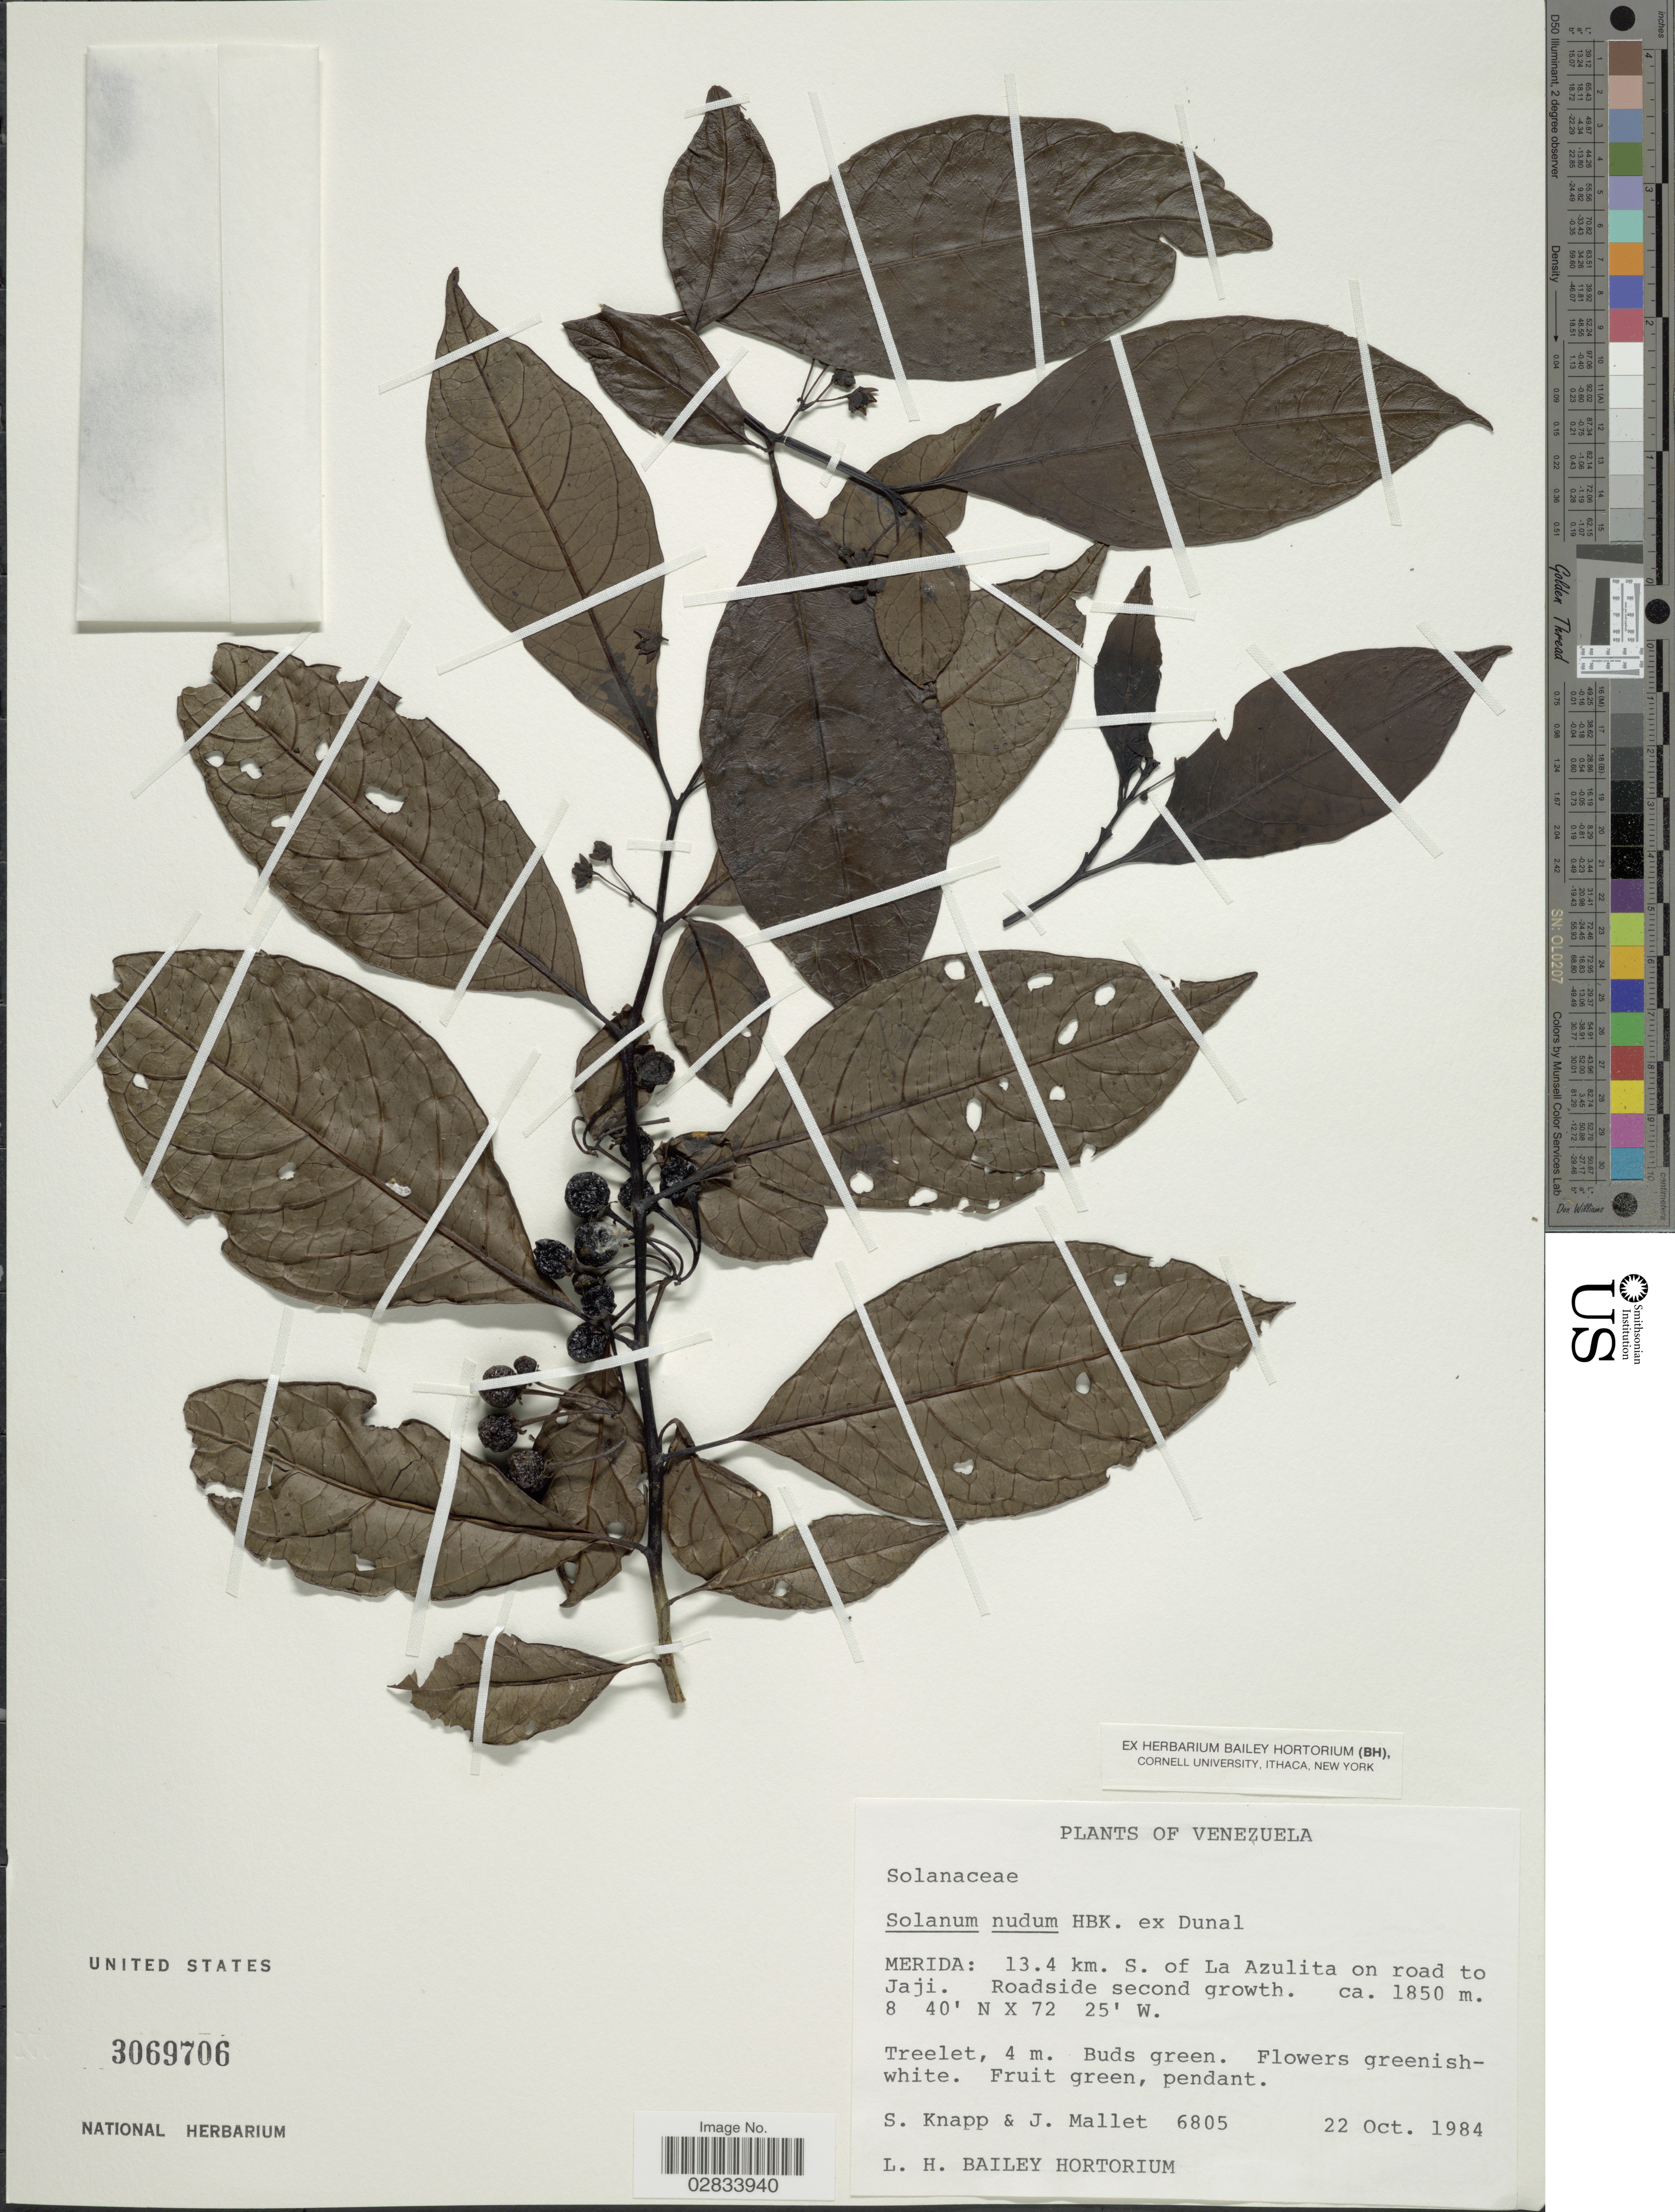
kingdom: Plantae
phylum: Tracheophyta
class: Magnoliopsida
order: Solanales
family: Solanaceae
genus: Solanum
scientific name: Solanum nudum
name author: Humb. & Bonpl. ex Dunal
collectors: S. Knapp & J. Mallet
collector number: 6805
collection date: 1984-10-22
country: Venezuela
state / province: Mérida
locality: Merida: 13.4 km. S. of La Azulita on road to Jaji.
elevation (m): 1850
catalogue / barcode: US 3069706